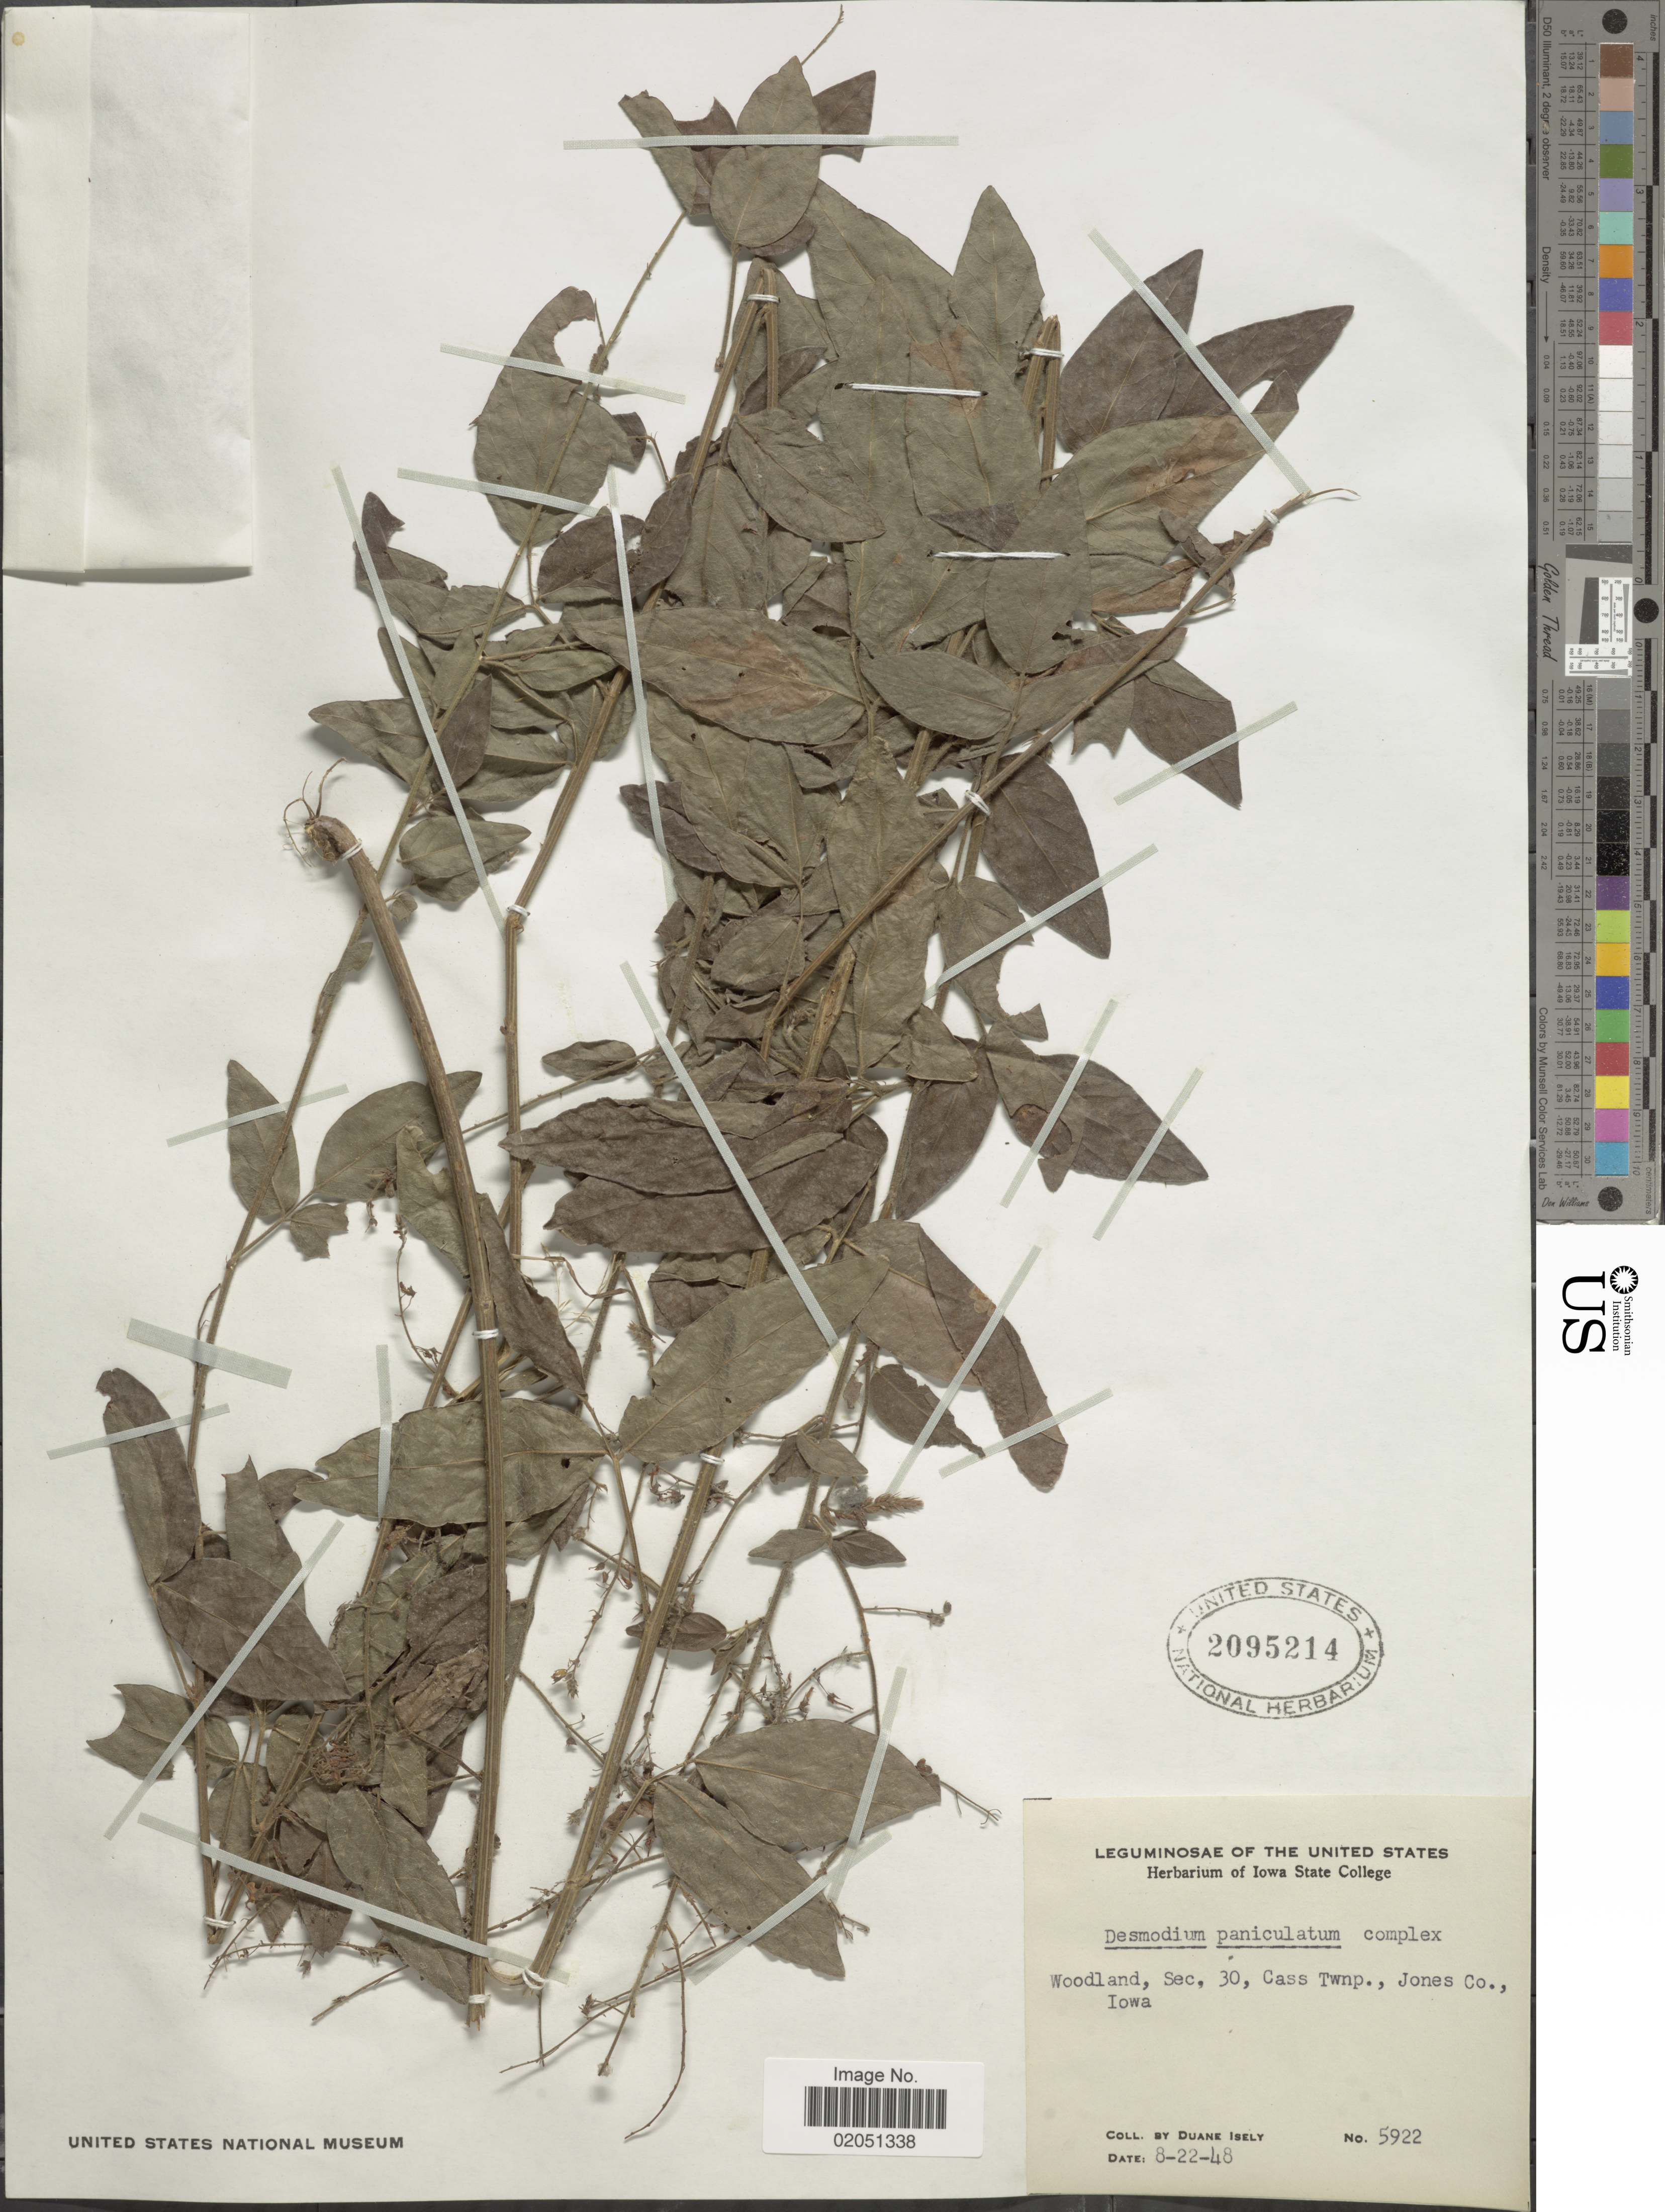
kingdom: Plantae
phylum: Tracheophyta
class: Magnoliopsida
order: Fabales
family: Fabaceae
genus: Desmodium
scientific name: Desmodium paniculatum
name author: (L.) DC.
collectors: D. Isely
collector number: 5922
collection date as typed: Transcribed d/m/y: 22/8/48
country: United States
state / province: Iowa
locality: Woodland, Sec. 30, Cass Twnp., Jones Co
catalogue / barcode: US 2095214